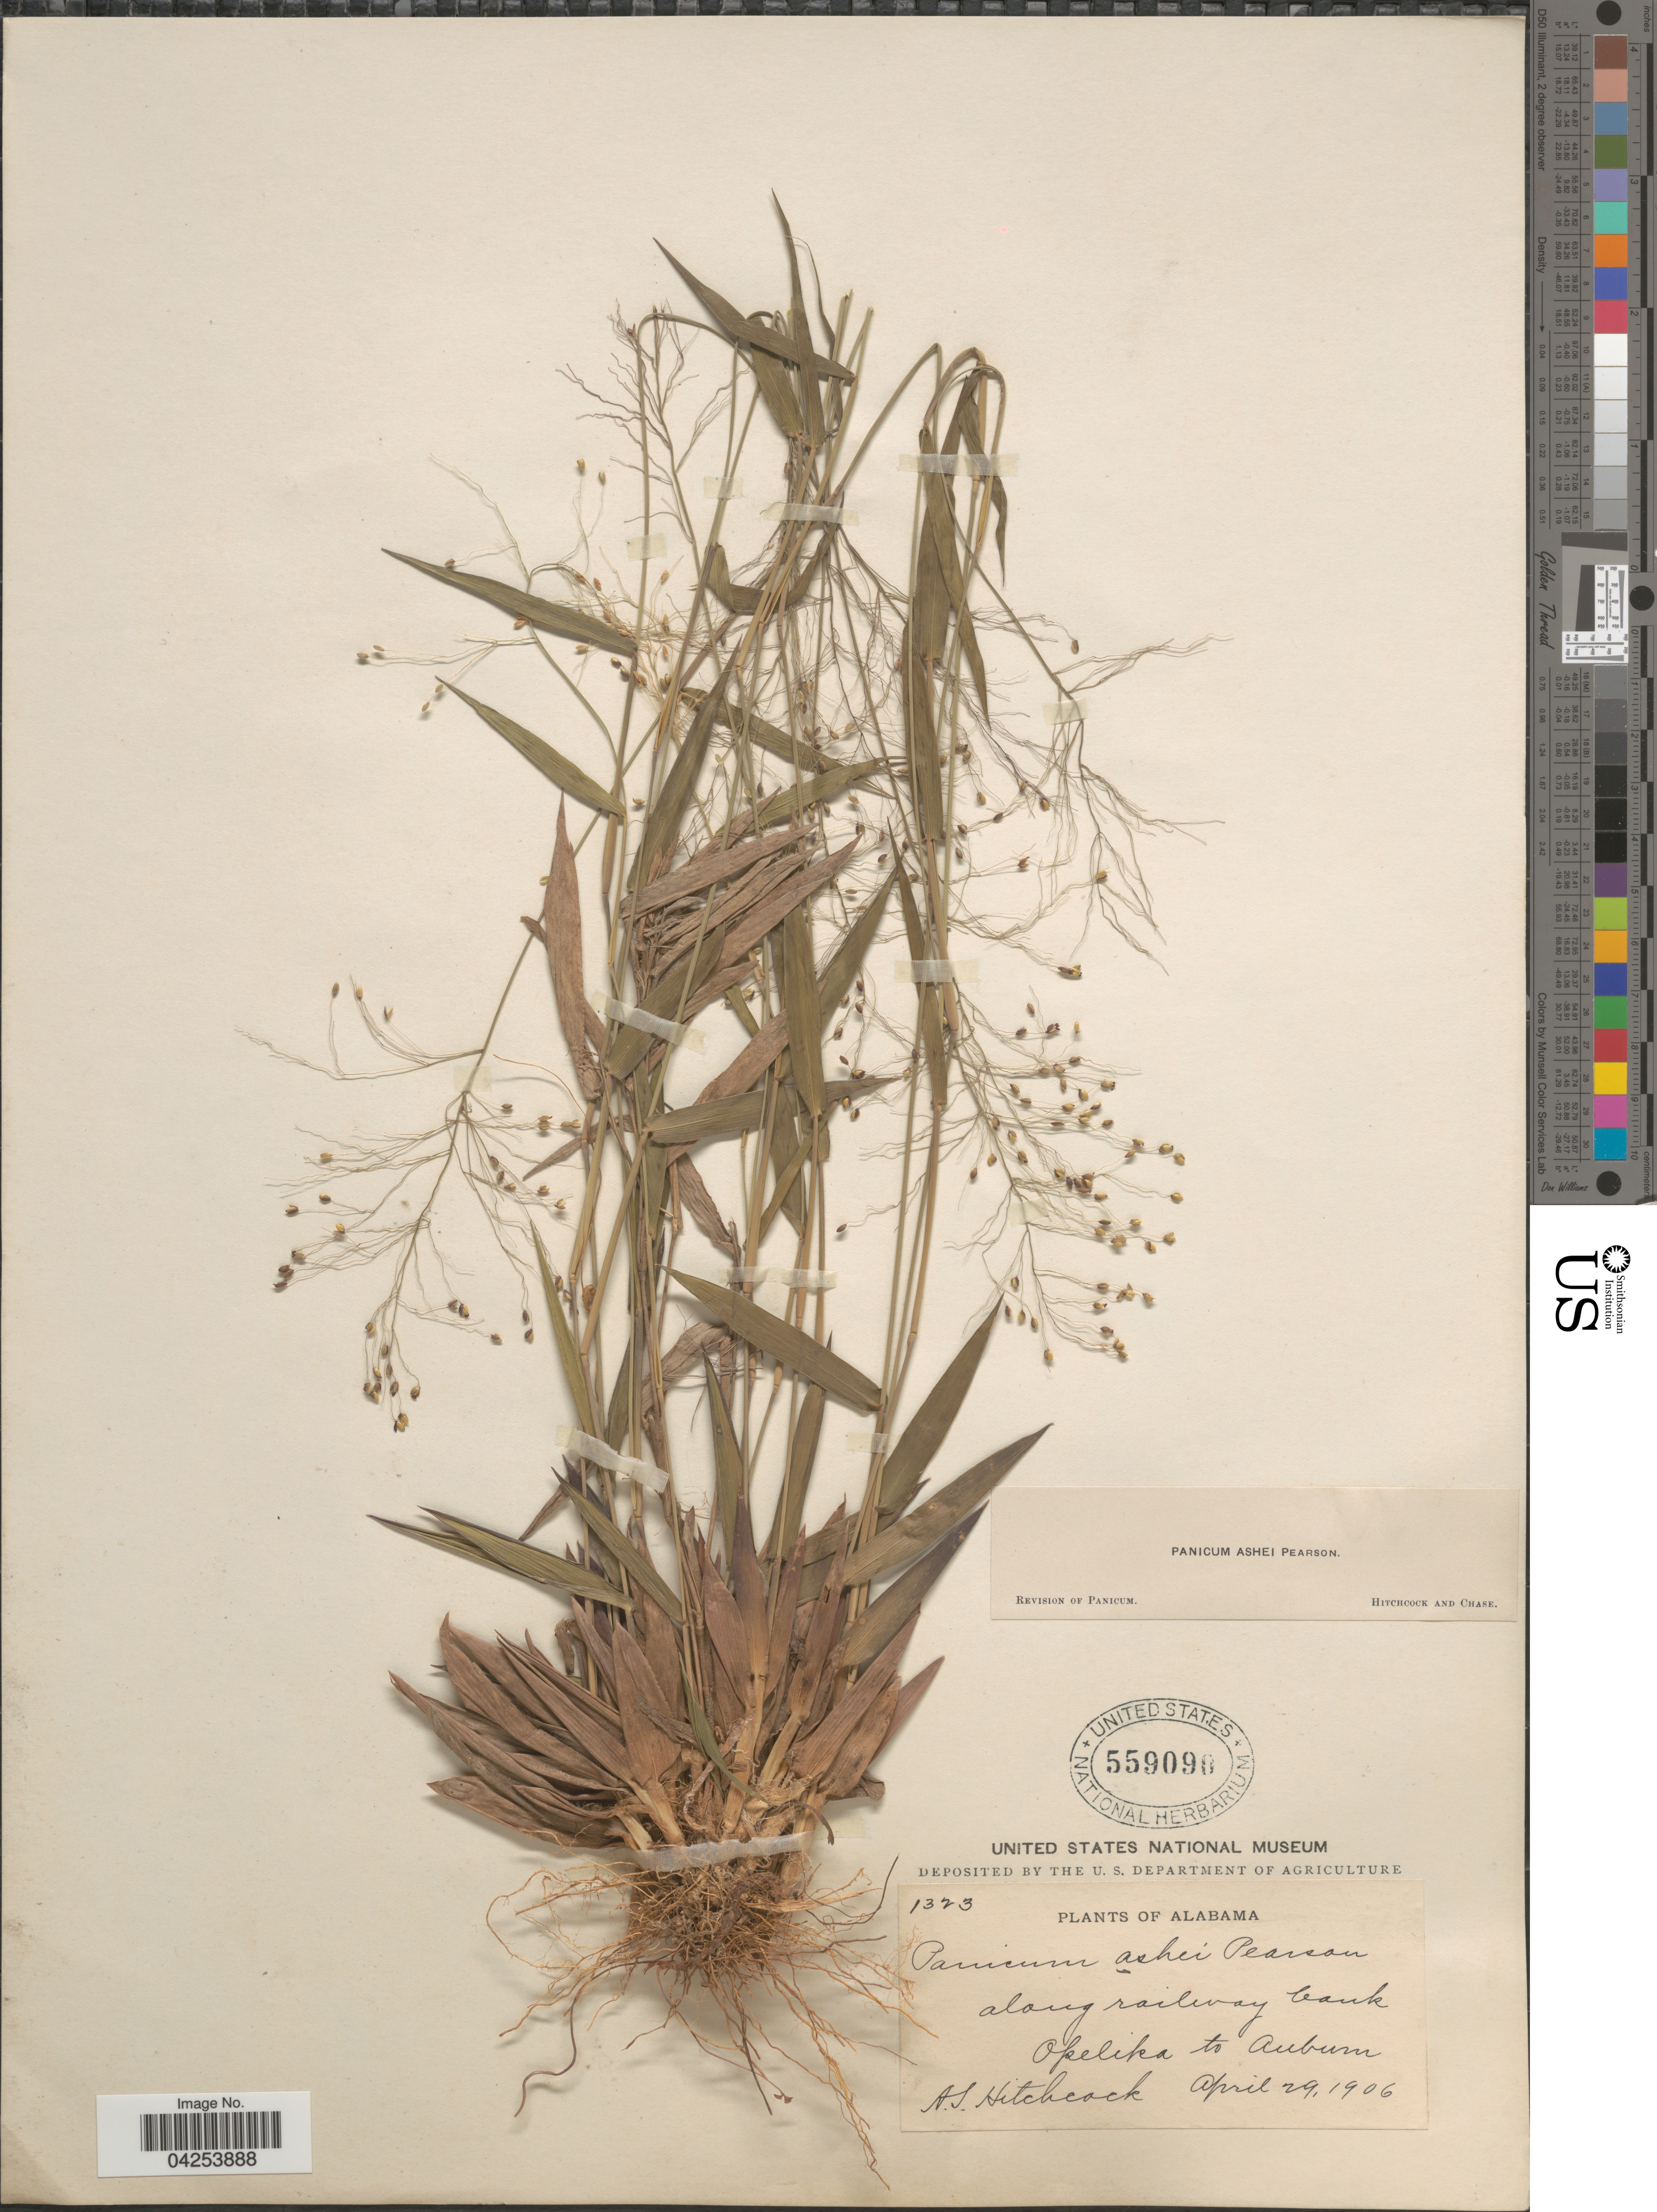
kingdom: Plantae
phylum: Tracheophyta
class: Liliopsida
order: Poales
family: Poaceae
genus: Dichanthelium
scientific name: Dichanthelium commutatum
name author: (Schult.) Gould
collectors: A. S. Hitchcock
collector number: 1323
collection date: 1906-04-29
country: United States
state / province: Alabama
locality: Along railway bank Opelika to Auburn.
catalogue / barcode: US 559090